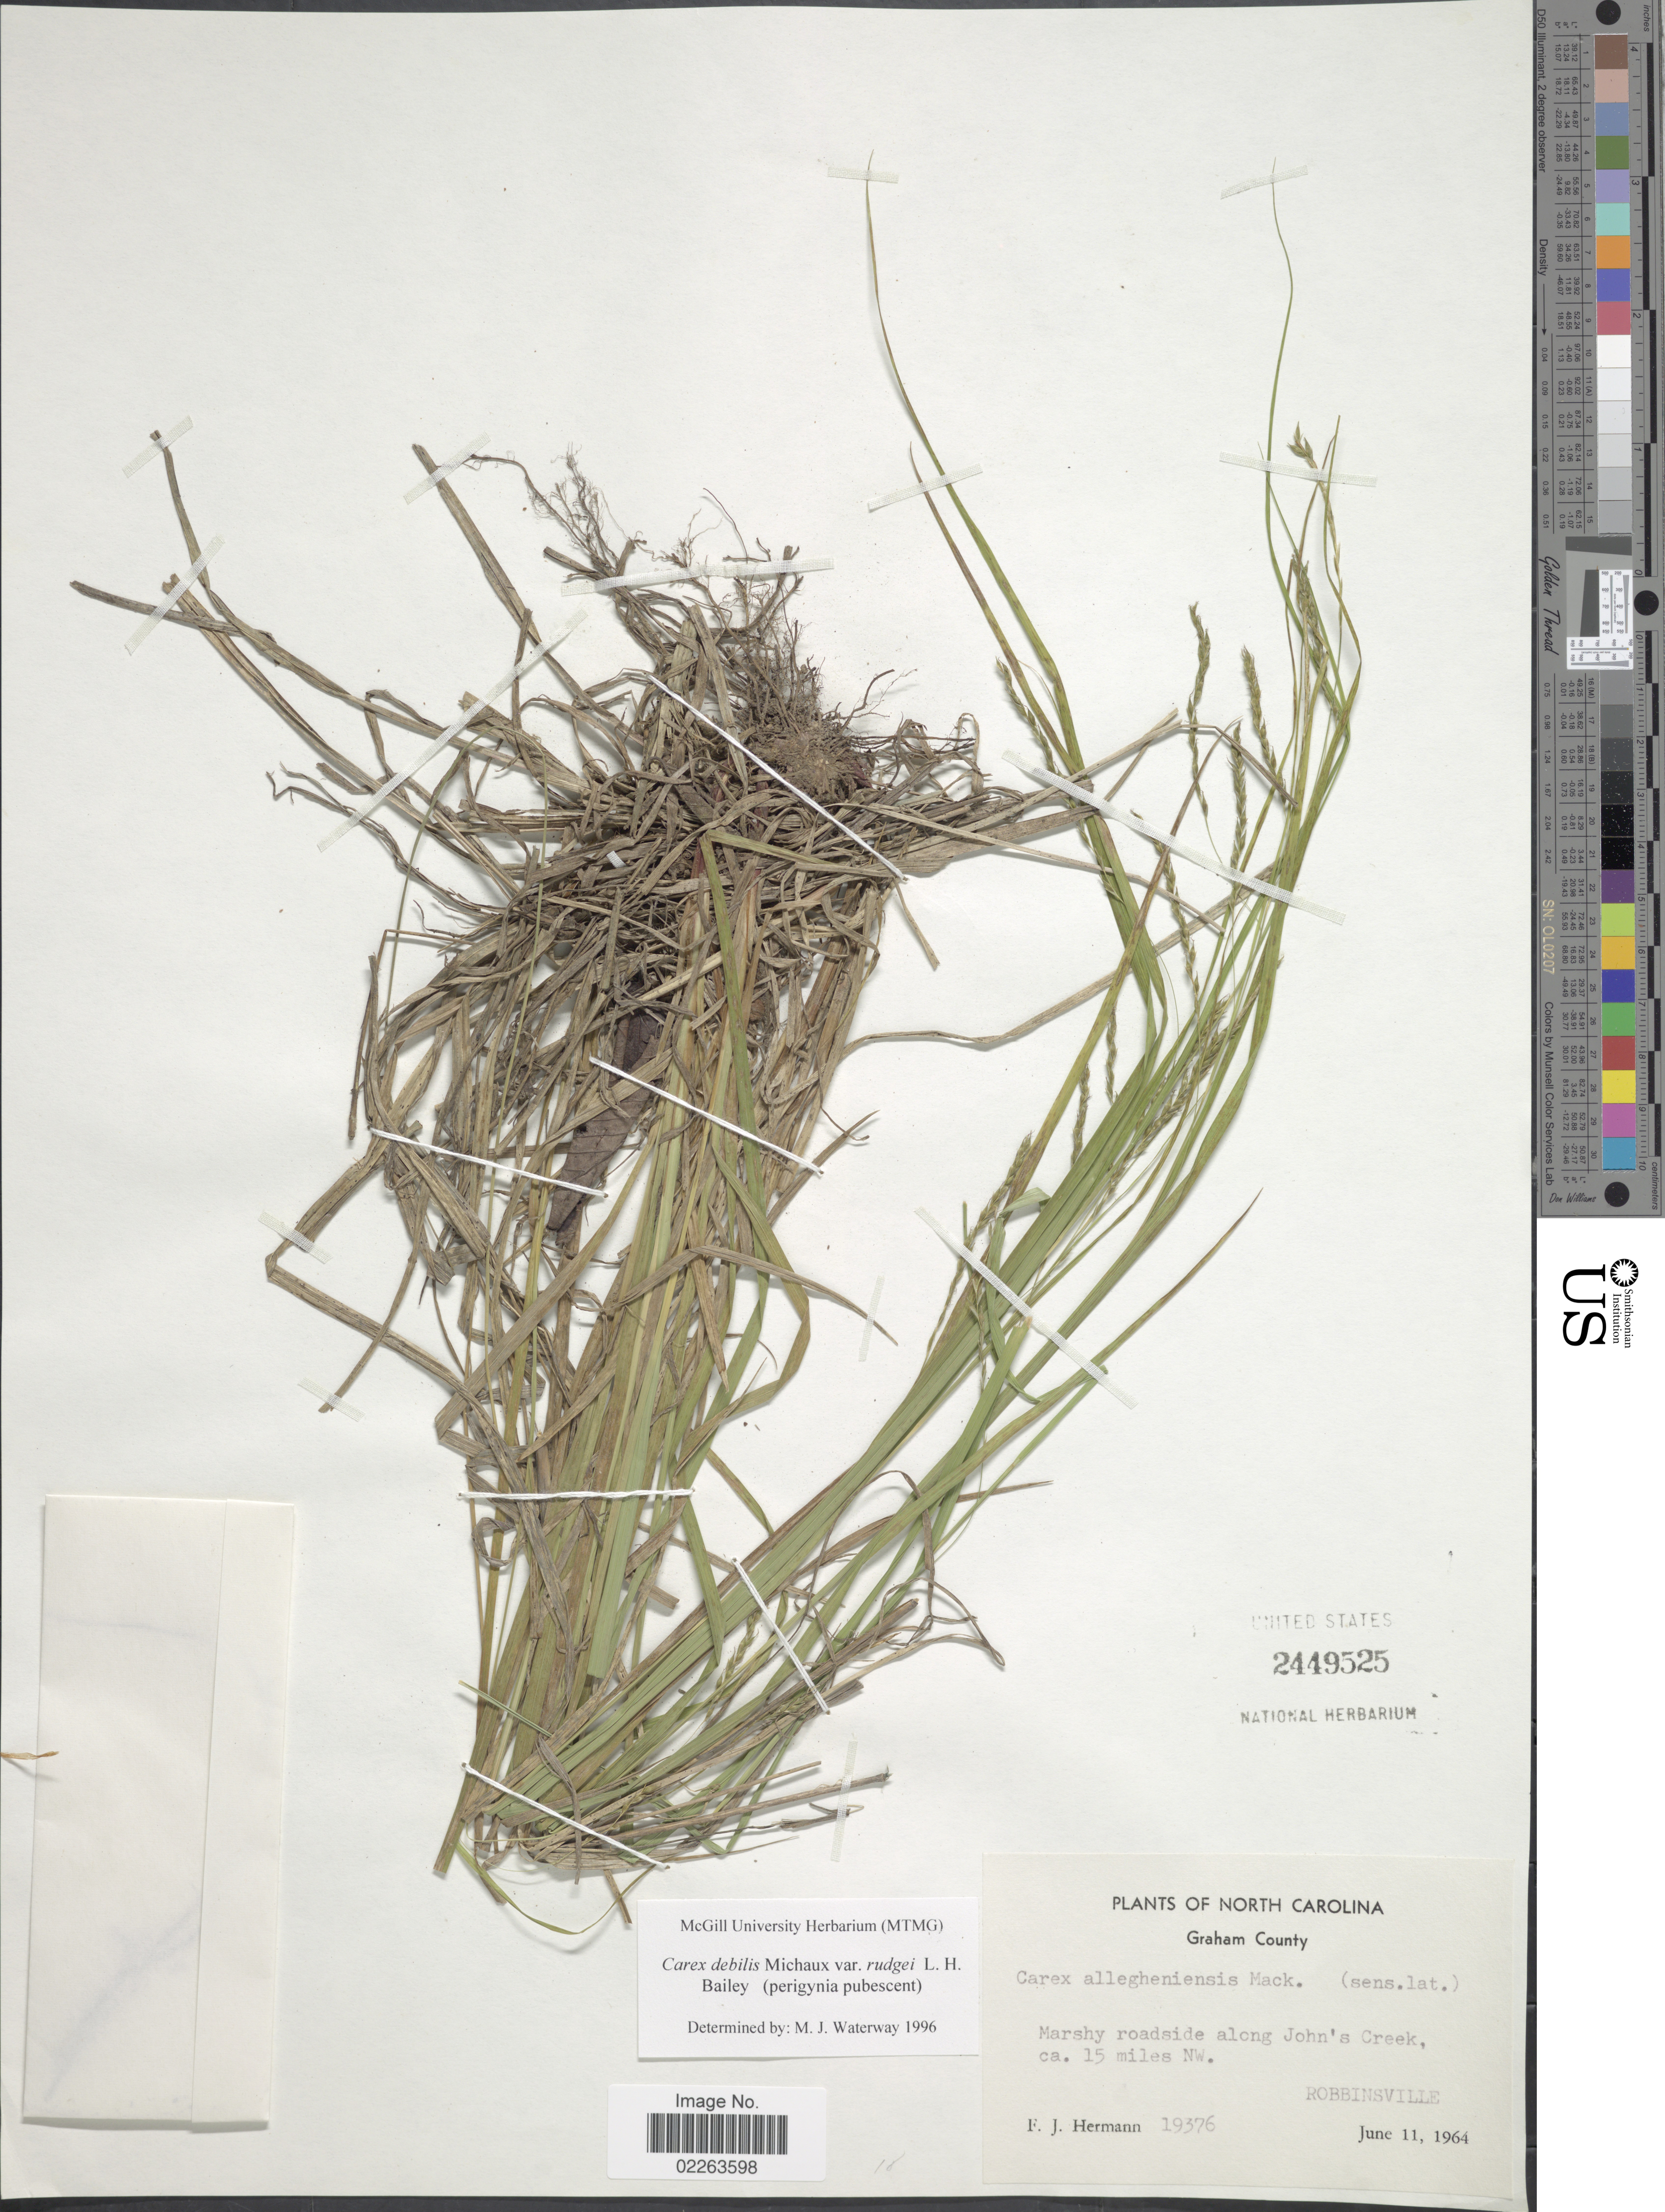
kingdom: Plantae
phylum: Tracheophyta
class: Liliopsida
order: Poales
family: Cyperaceae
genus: Carex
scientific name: Carex flexuosa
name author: Muhl. ex Willd.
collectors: F. J. Hermann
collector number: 19376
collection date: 1964-06-11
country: United States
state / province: North Carolina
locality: Graham County. Marshy roadside along John's Creek, ca. 15 miles NW. Robbinsville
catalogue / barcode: US 2449525